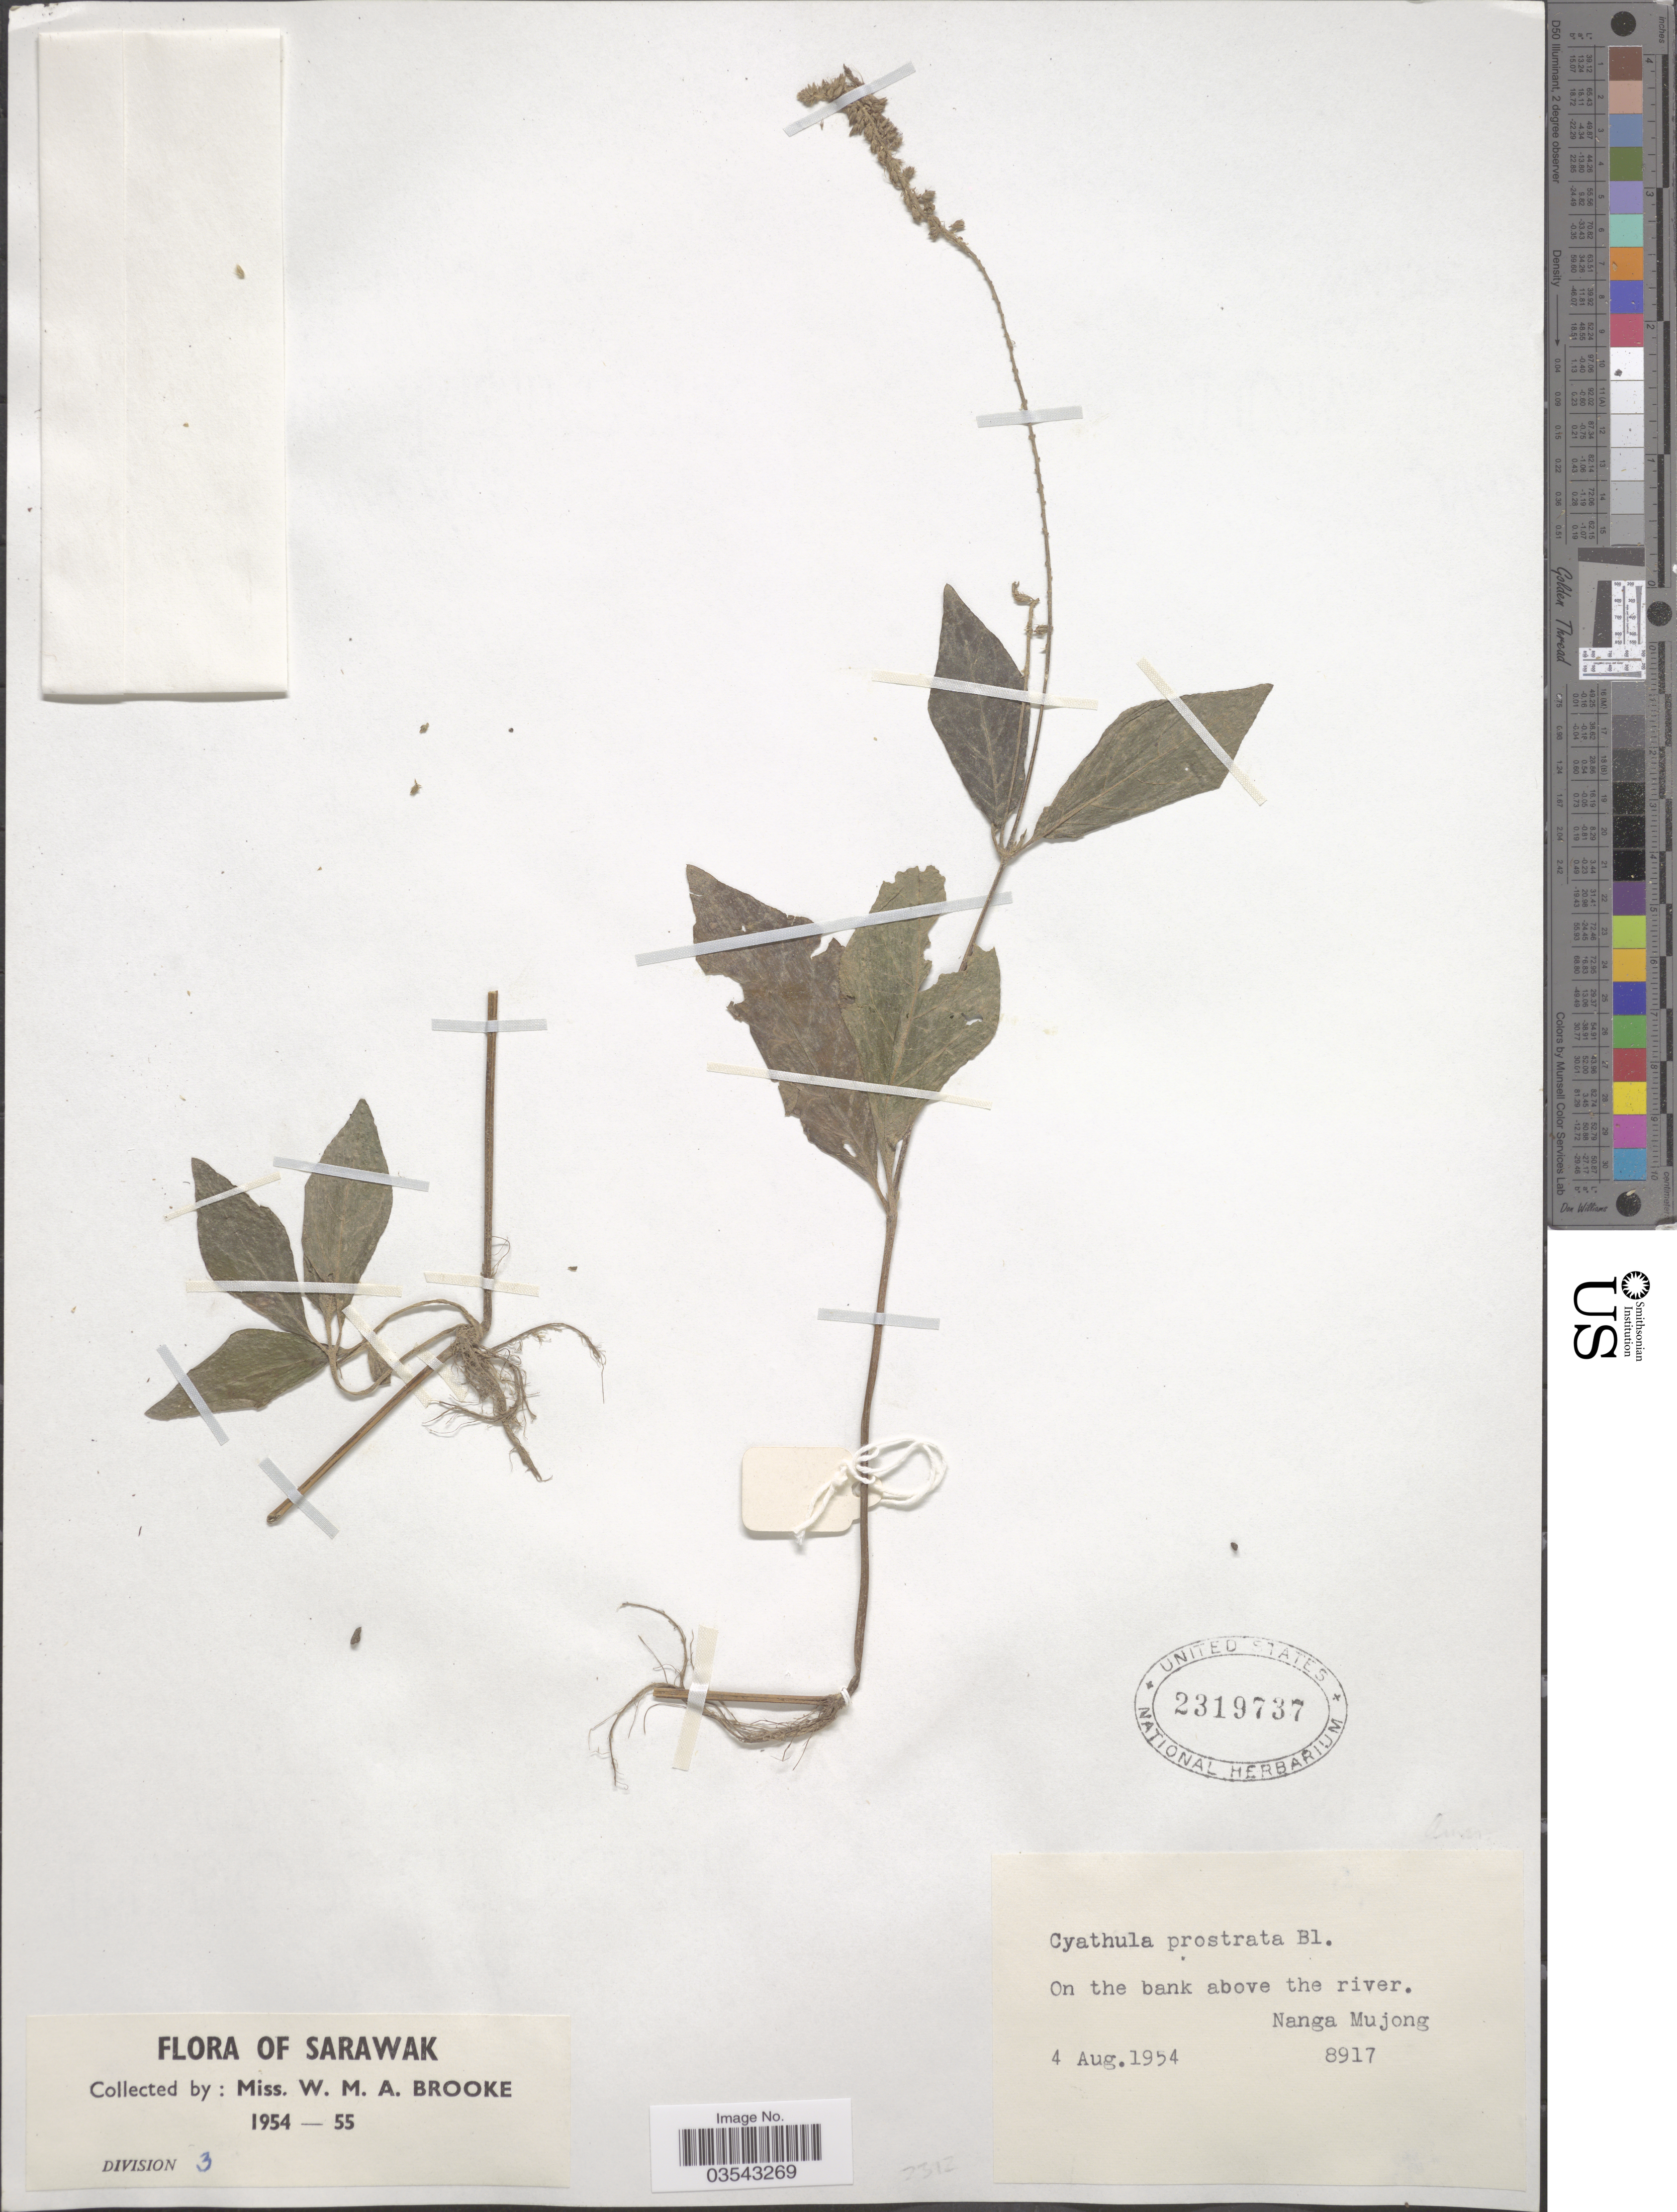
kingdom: Plantae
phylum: Tracheophyta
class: Magnoliopsida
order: Caryophyllales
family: Amaranthaceae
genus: Cyathula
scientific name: Cyathula prostrata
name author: (L.) Blume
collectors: W. Brooke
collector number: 8917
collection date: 1954-08-04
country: Malaysia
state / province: Sarawak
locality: On the bank above the river. Nanga Mujong.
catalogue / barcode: US 2319737